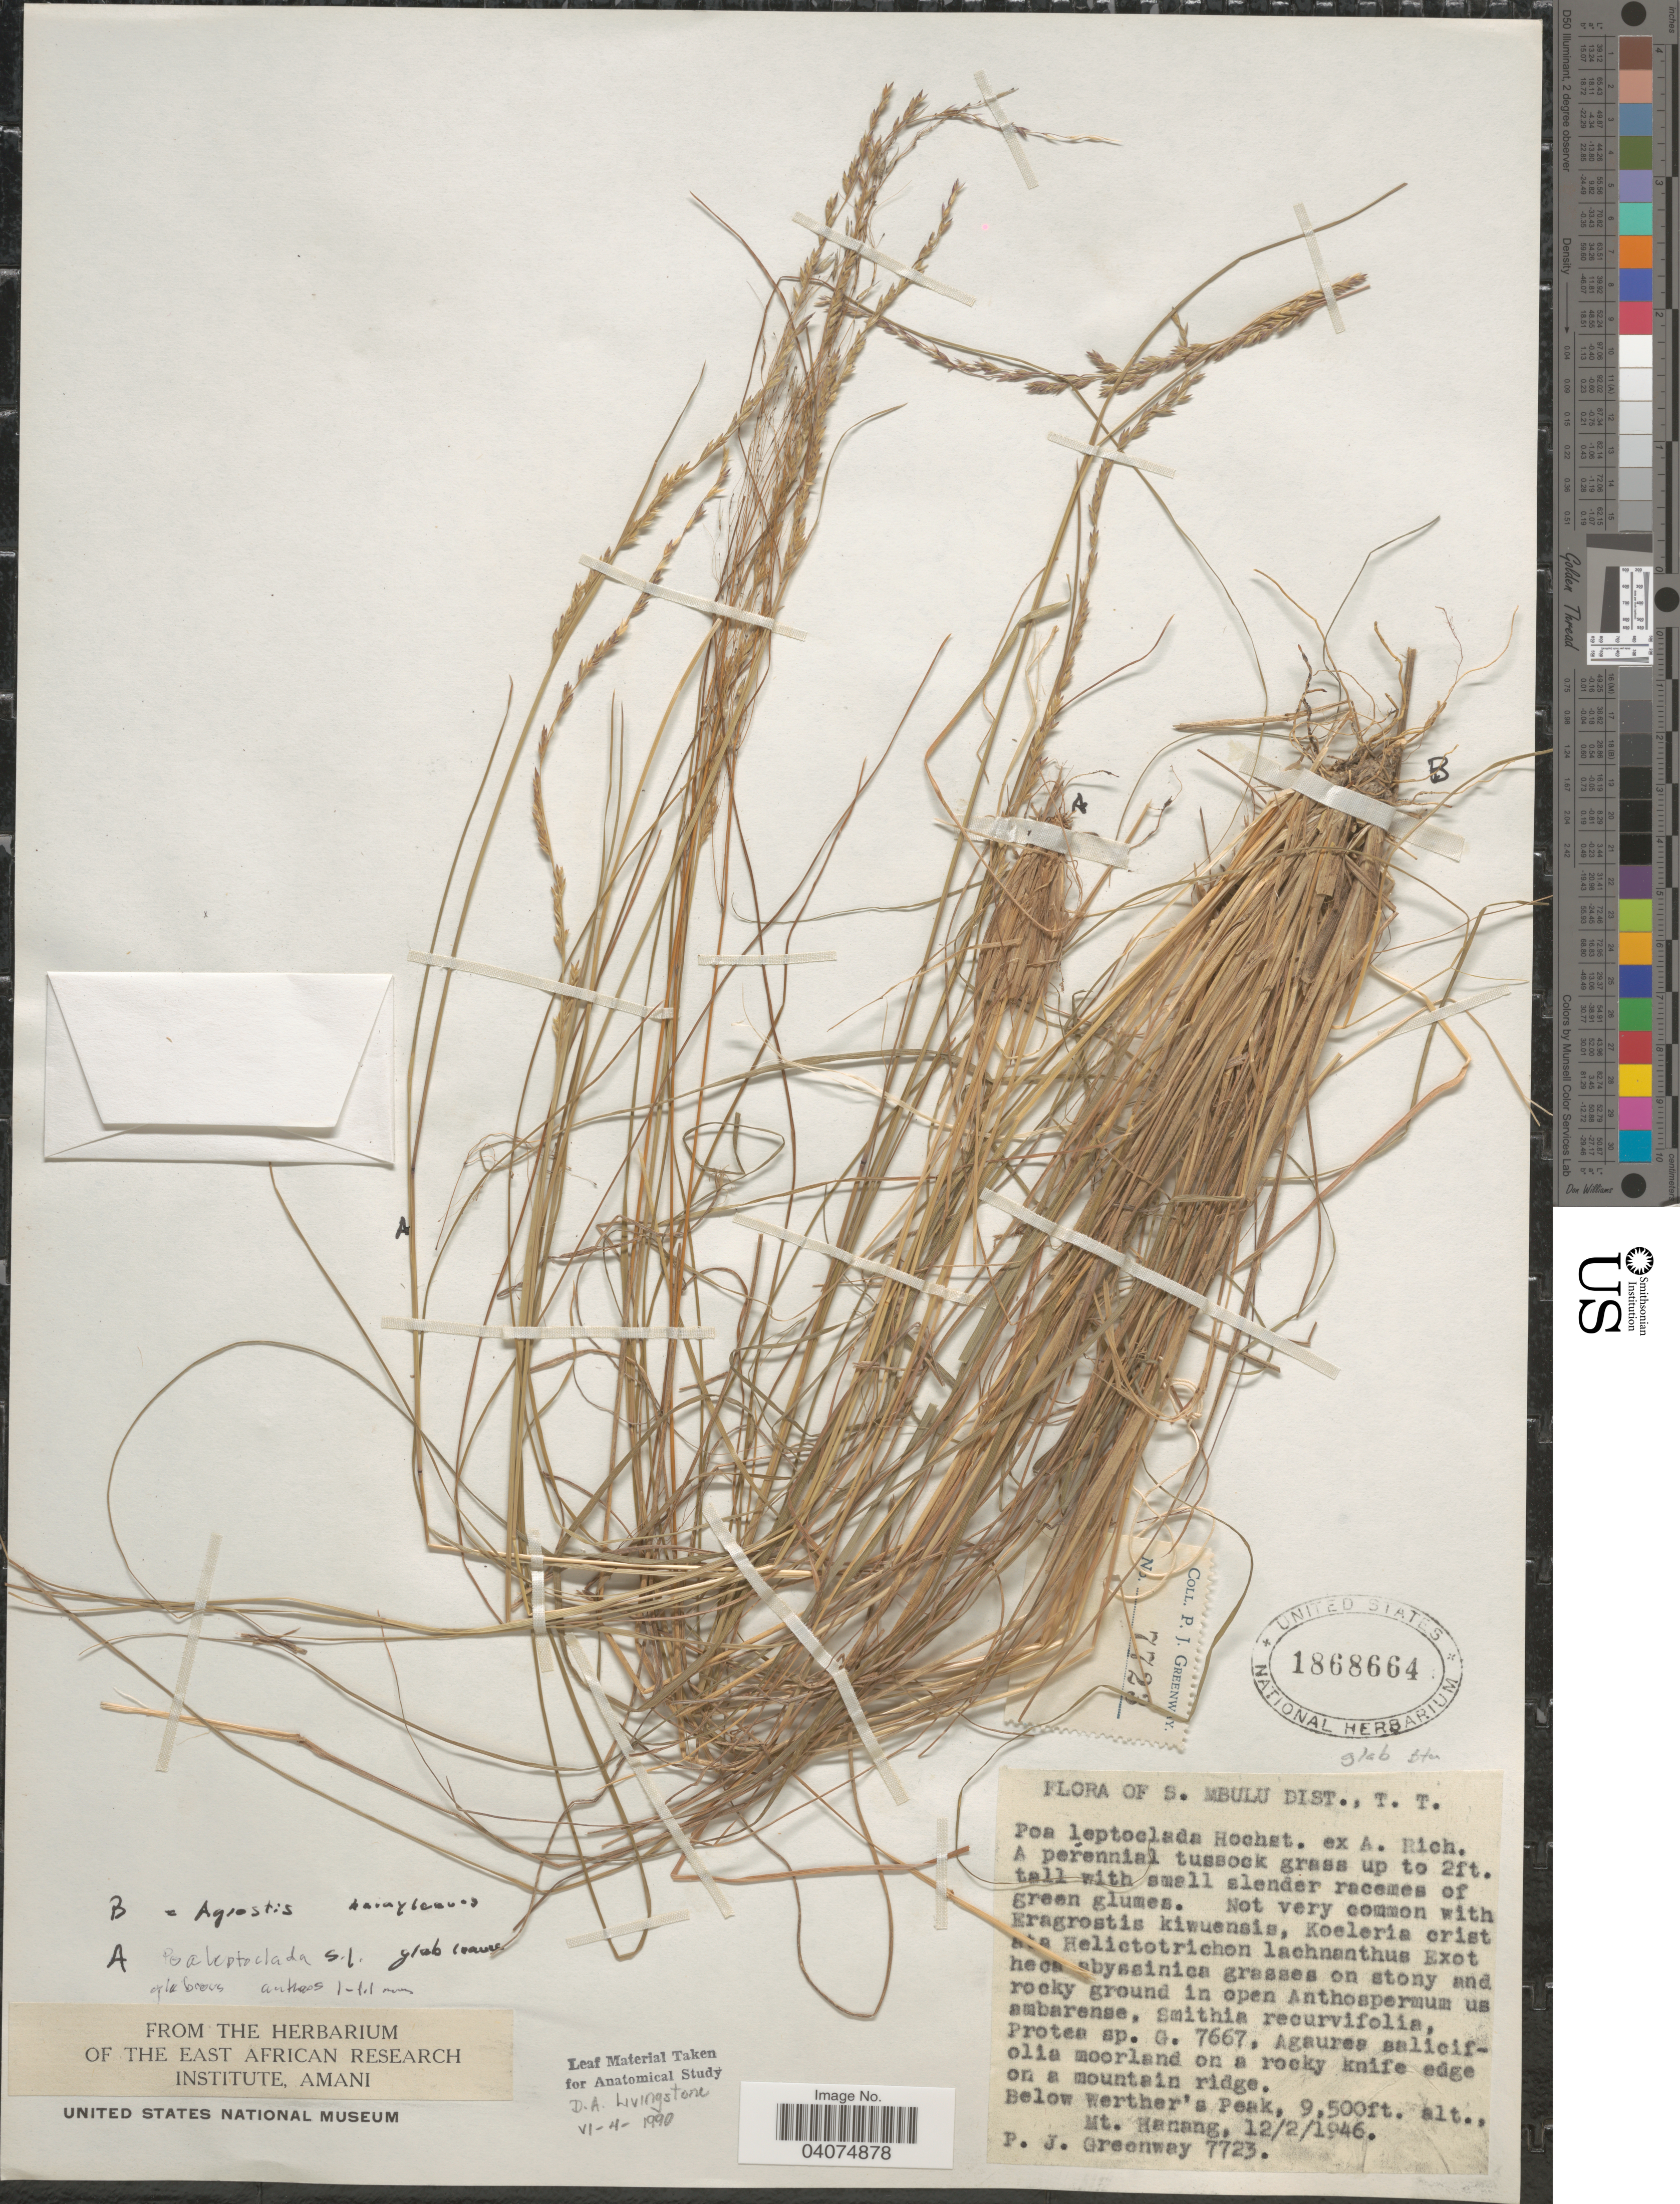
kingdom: Plantae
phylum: Tracheophyta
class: Liliopsida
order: Poales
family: Poaceae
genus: Poa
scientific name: Poa leptoclada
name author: Hochst. ex A. Rich.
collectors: P. J. Greenway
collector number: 7723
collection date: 1946-02-12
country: Tanzania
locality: S. Mbulu Dist., T. T. Below Werther's Peak. Mt. Hanang.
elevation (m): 2896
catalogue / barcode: US 1868664